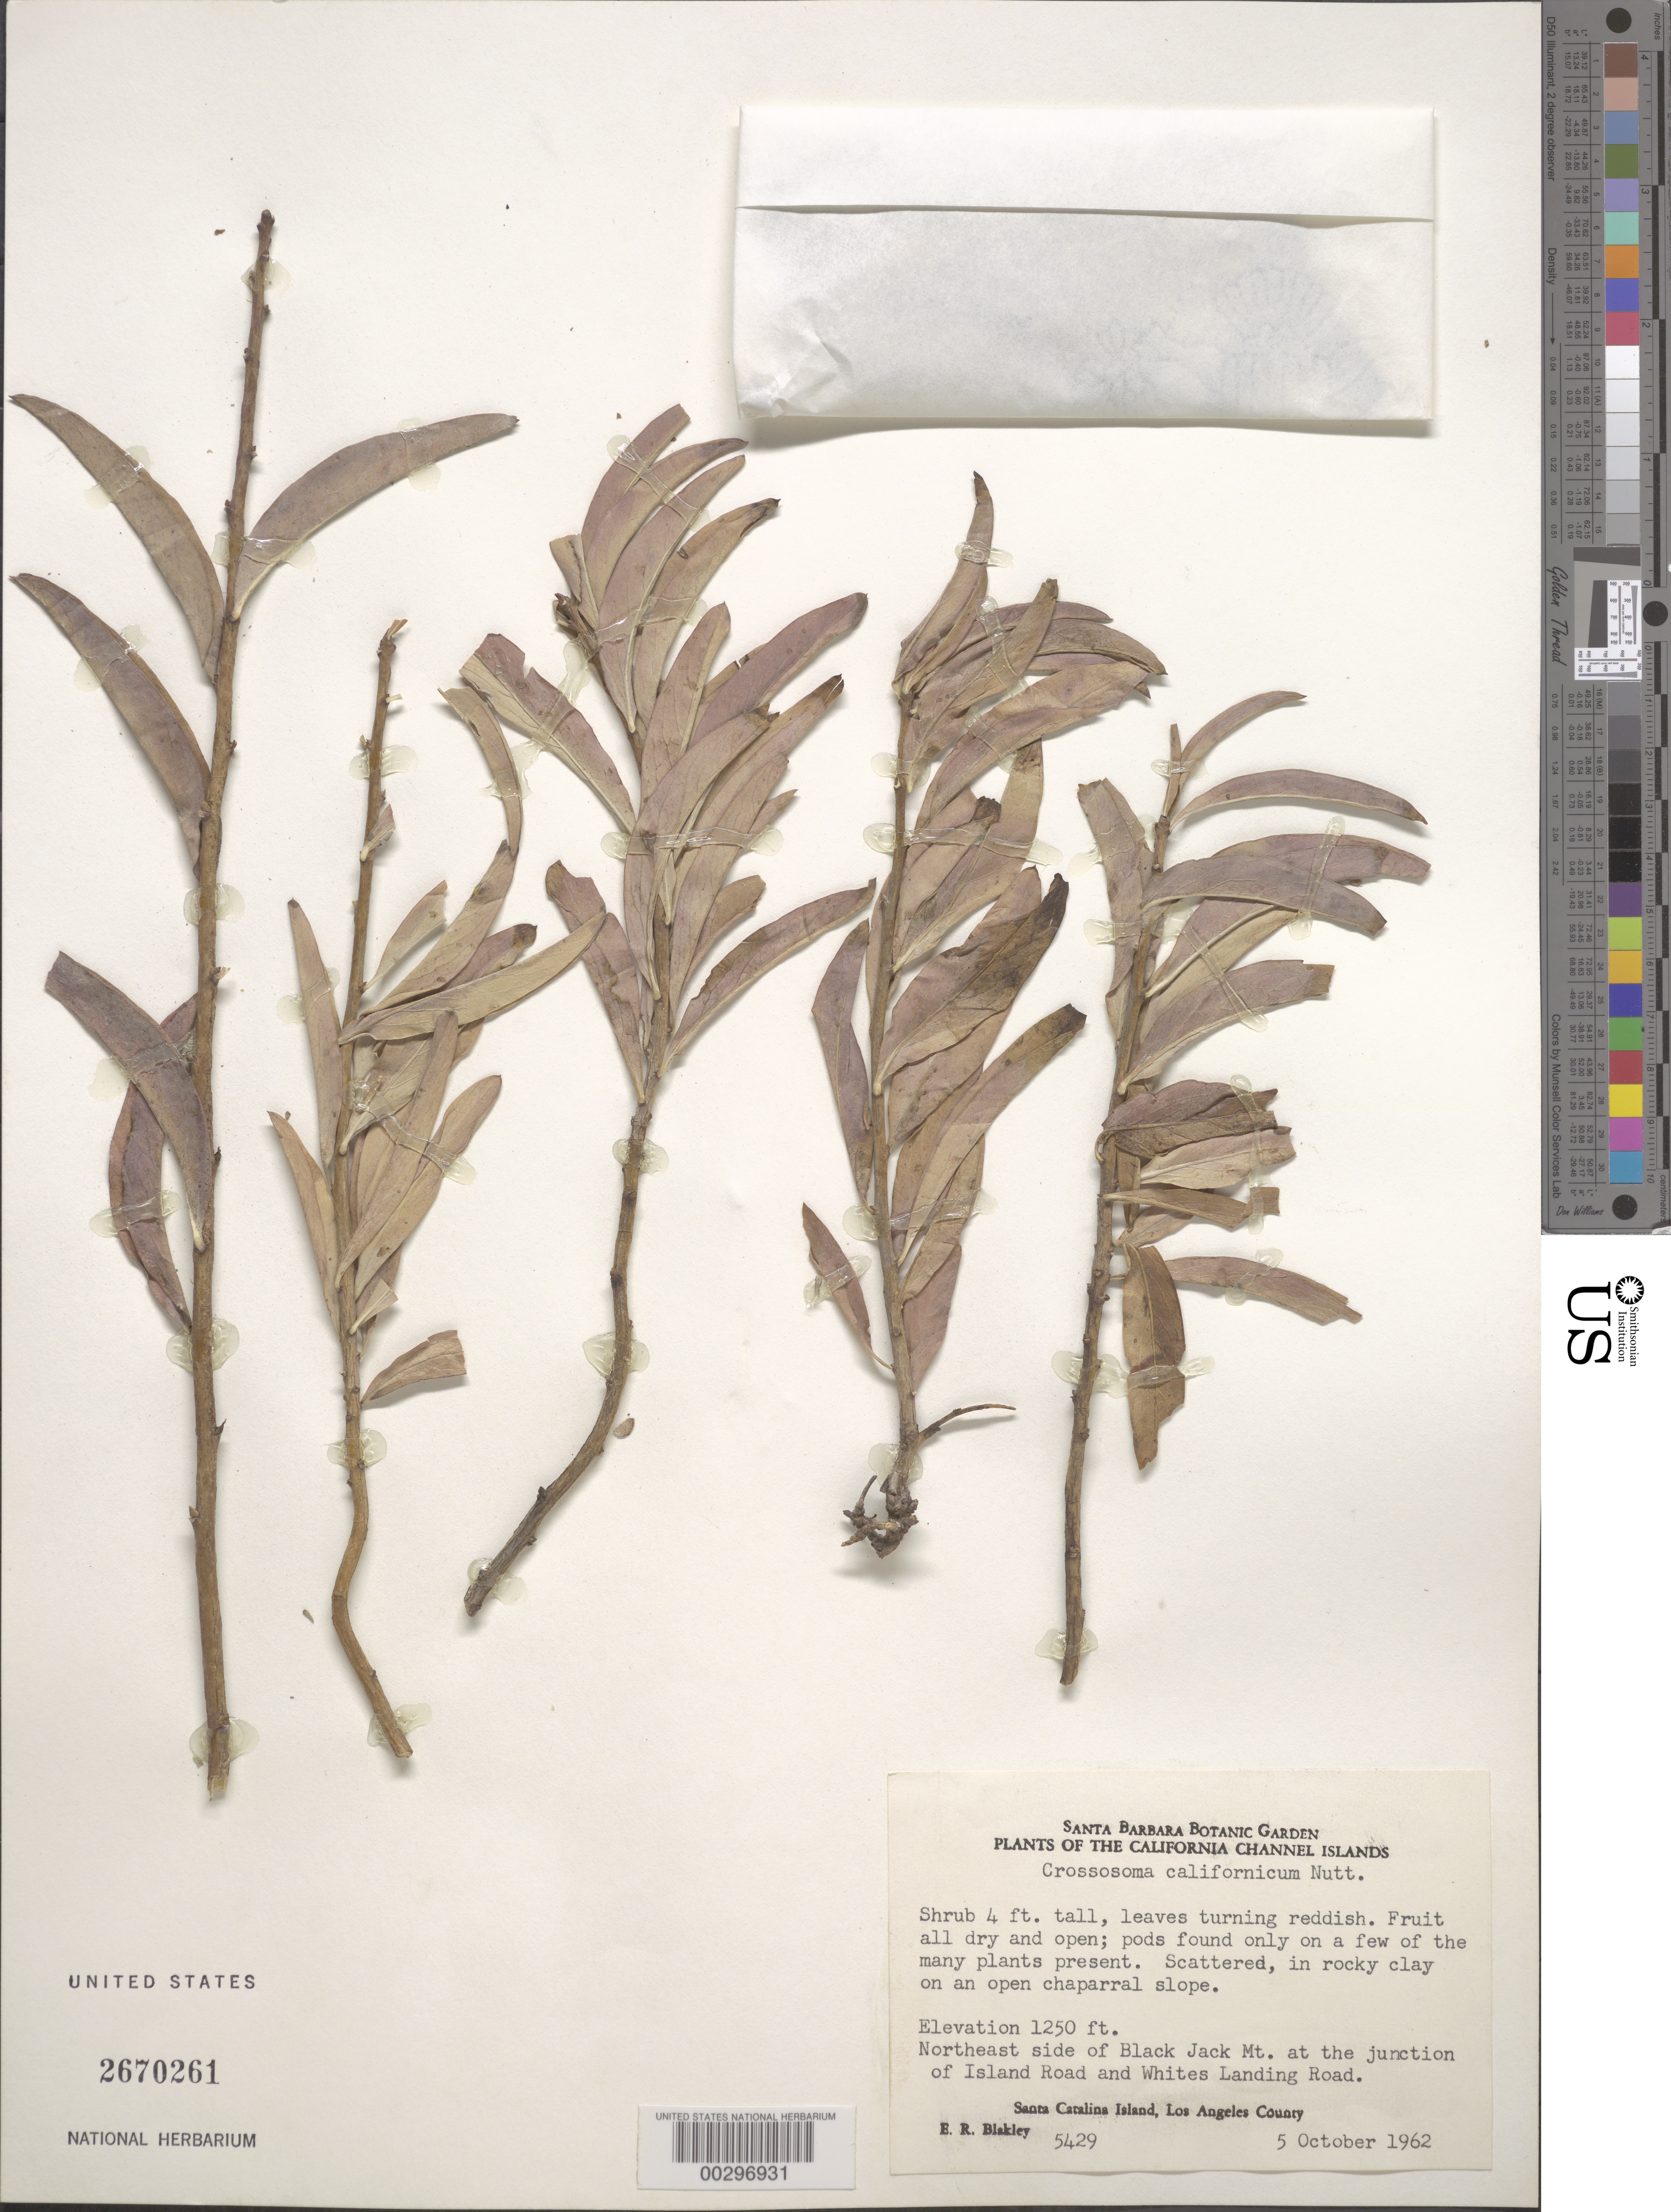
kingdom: Plantae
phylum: Tracheophyta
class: Magnoliopsida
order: Crossosomatales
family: Crossosomataceae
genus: Crossosoma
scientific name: Crossosoma californicum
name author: Nutt.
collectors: E. R. Blakley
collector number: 5429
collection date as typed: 05 Oct 1962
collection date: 1962-10-05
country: United States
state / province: California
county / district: Los Angeles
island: Santa Catalina Island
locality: Santa catalina i., black jack mt.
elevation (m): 1250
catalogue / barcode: US 2670261